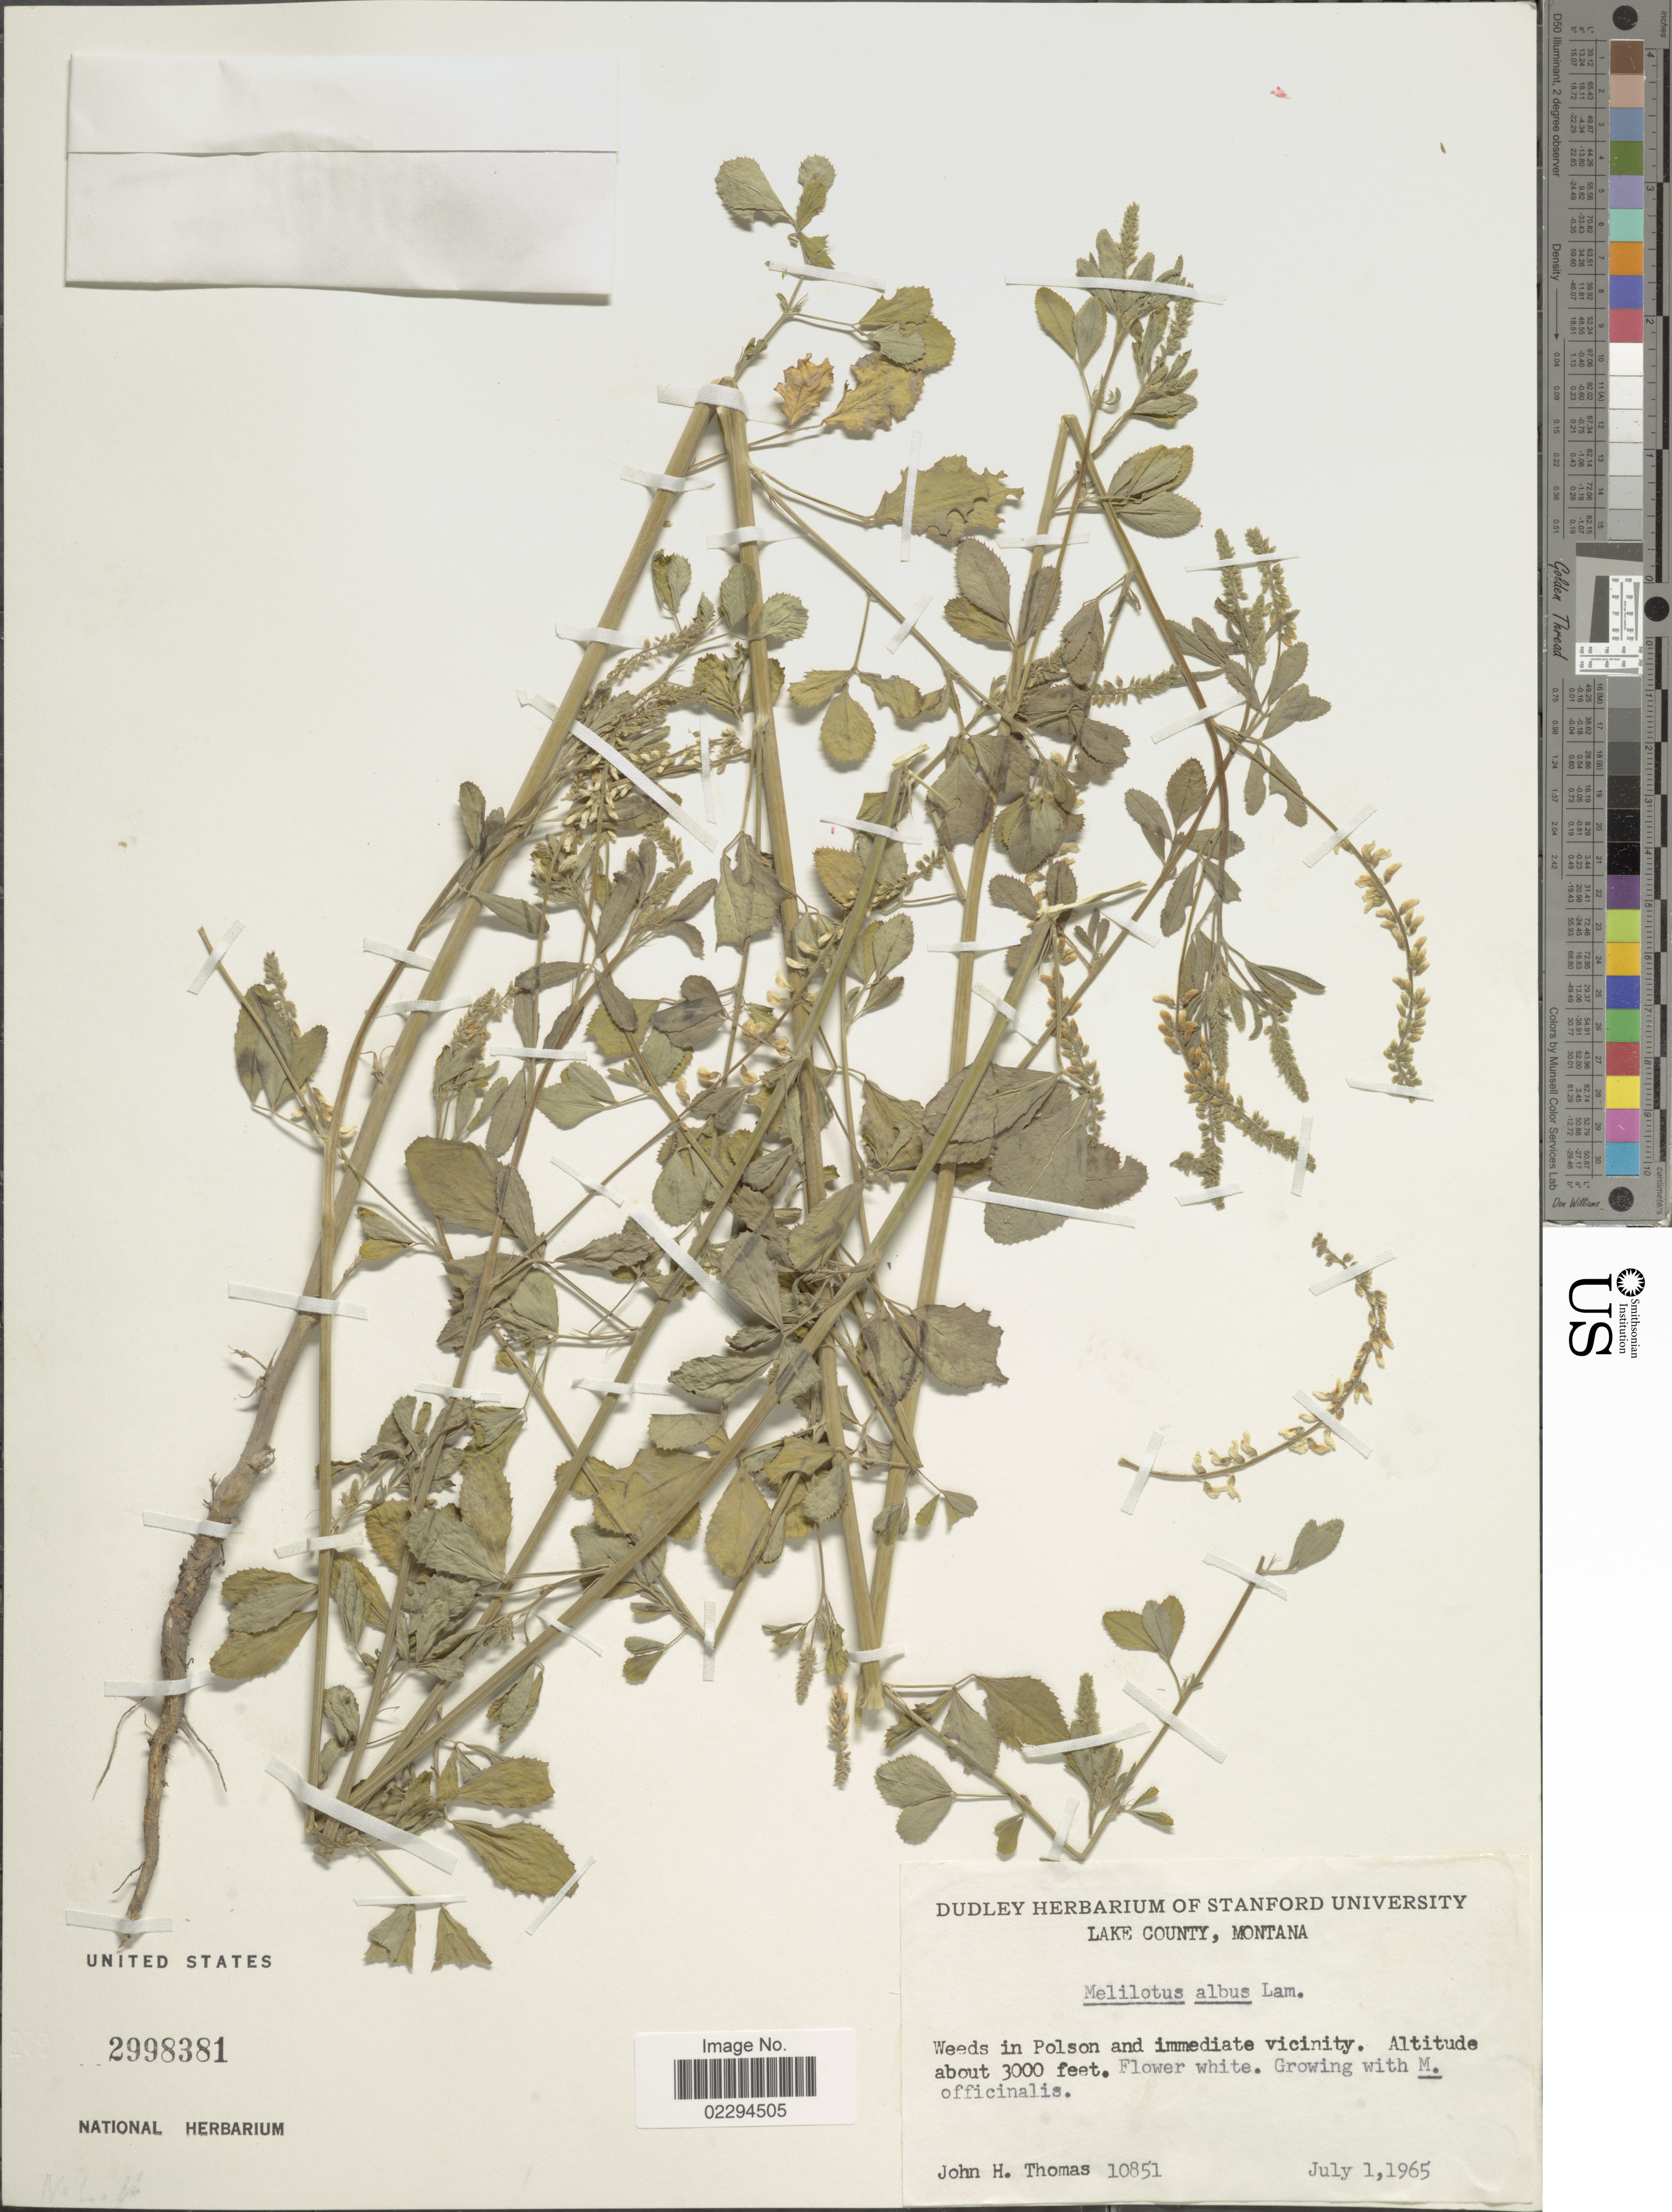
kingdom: Plantae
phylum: Tracheophyta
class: Magnoliopsida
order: Fabales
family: Fabaceae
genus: Melilotus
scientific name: Melilotus albus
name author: Medik.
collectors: J. H. Thomas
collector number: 10851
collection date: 1965-07-01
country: United States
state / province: Montana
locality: Lake County. Polson and immediate vicinity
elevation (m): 914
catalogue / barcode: US 2998381